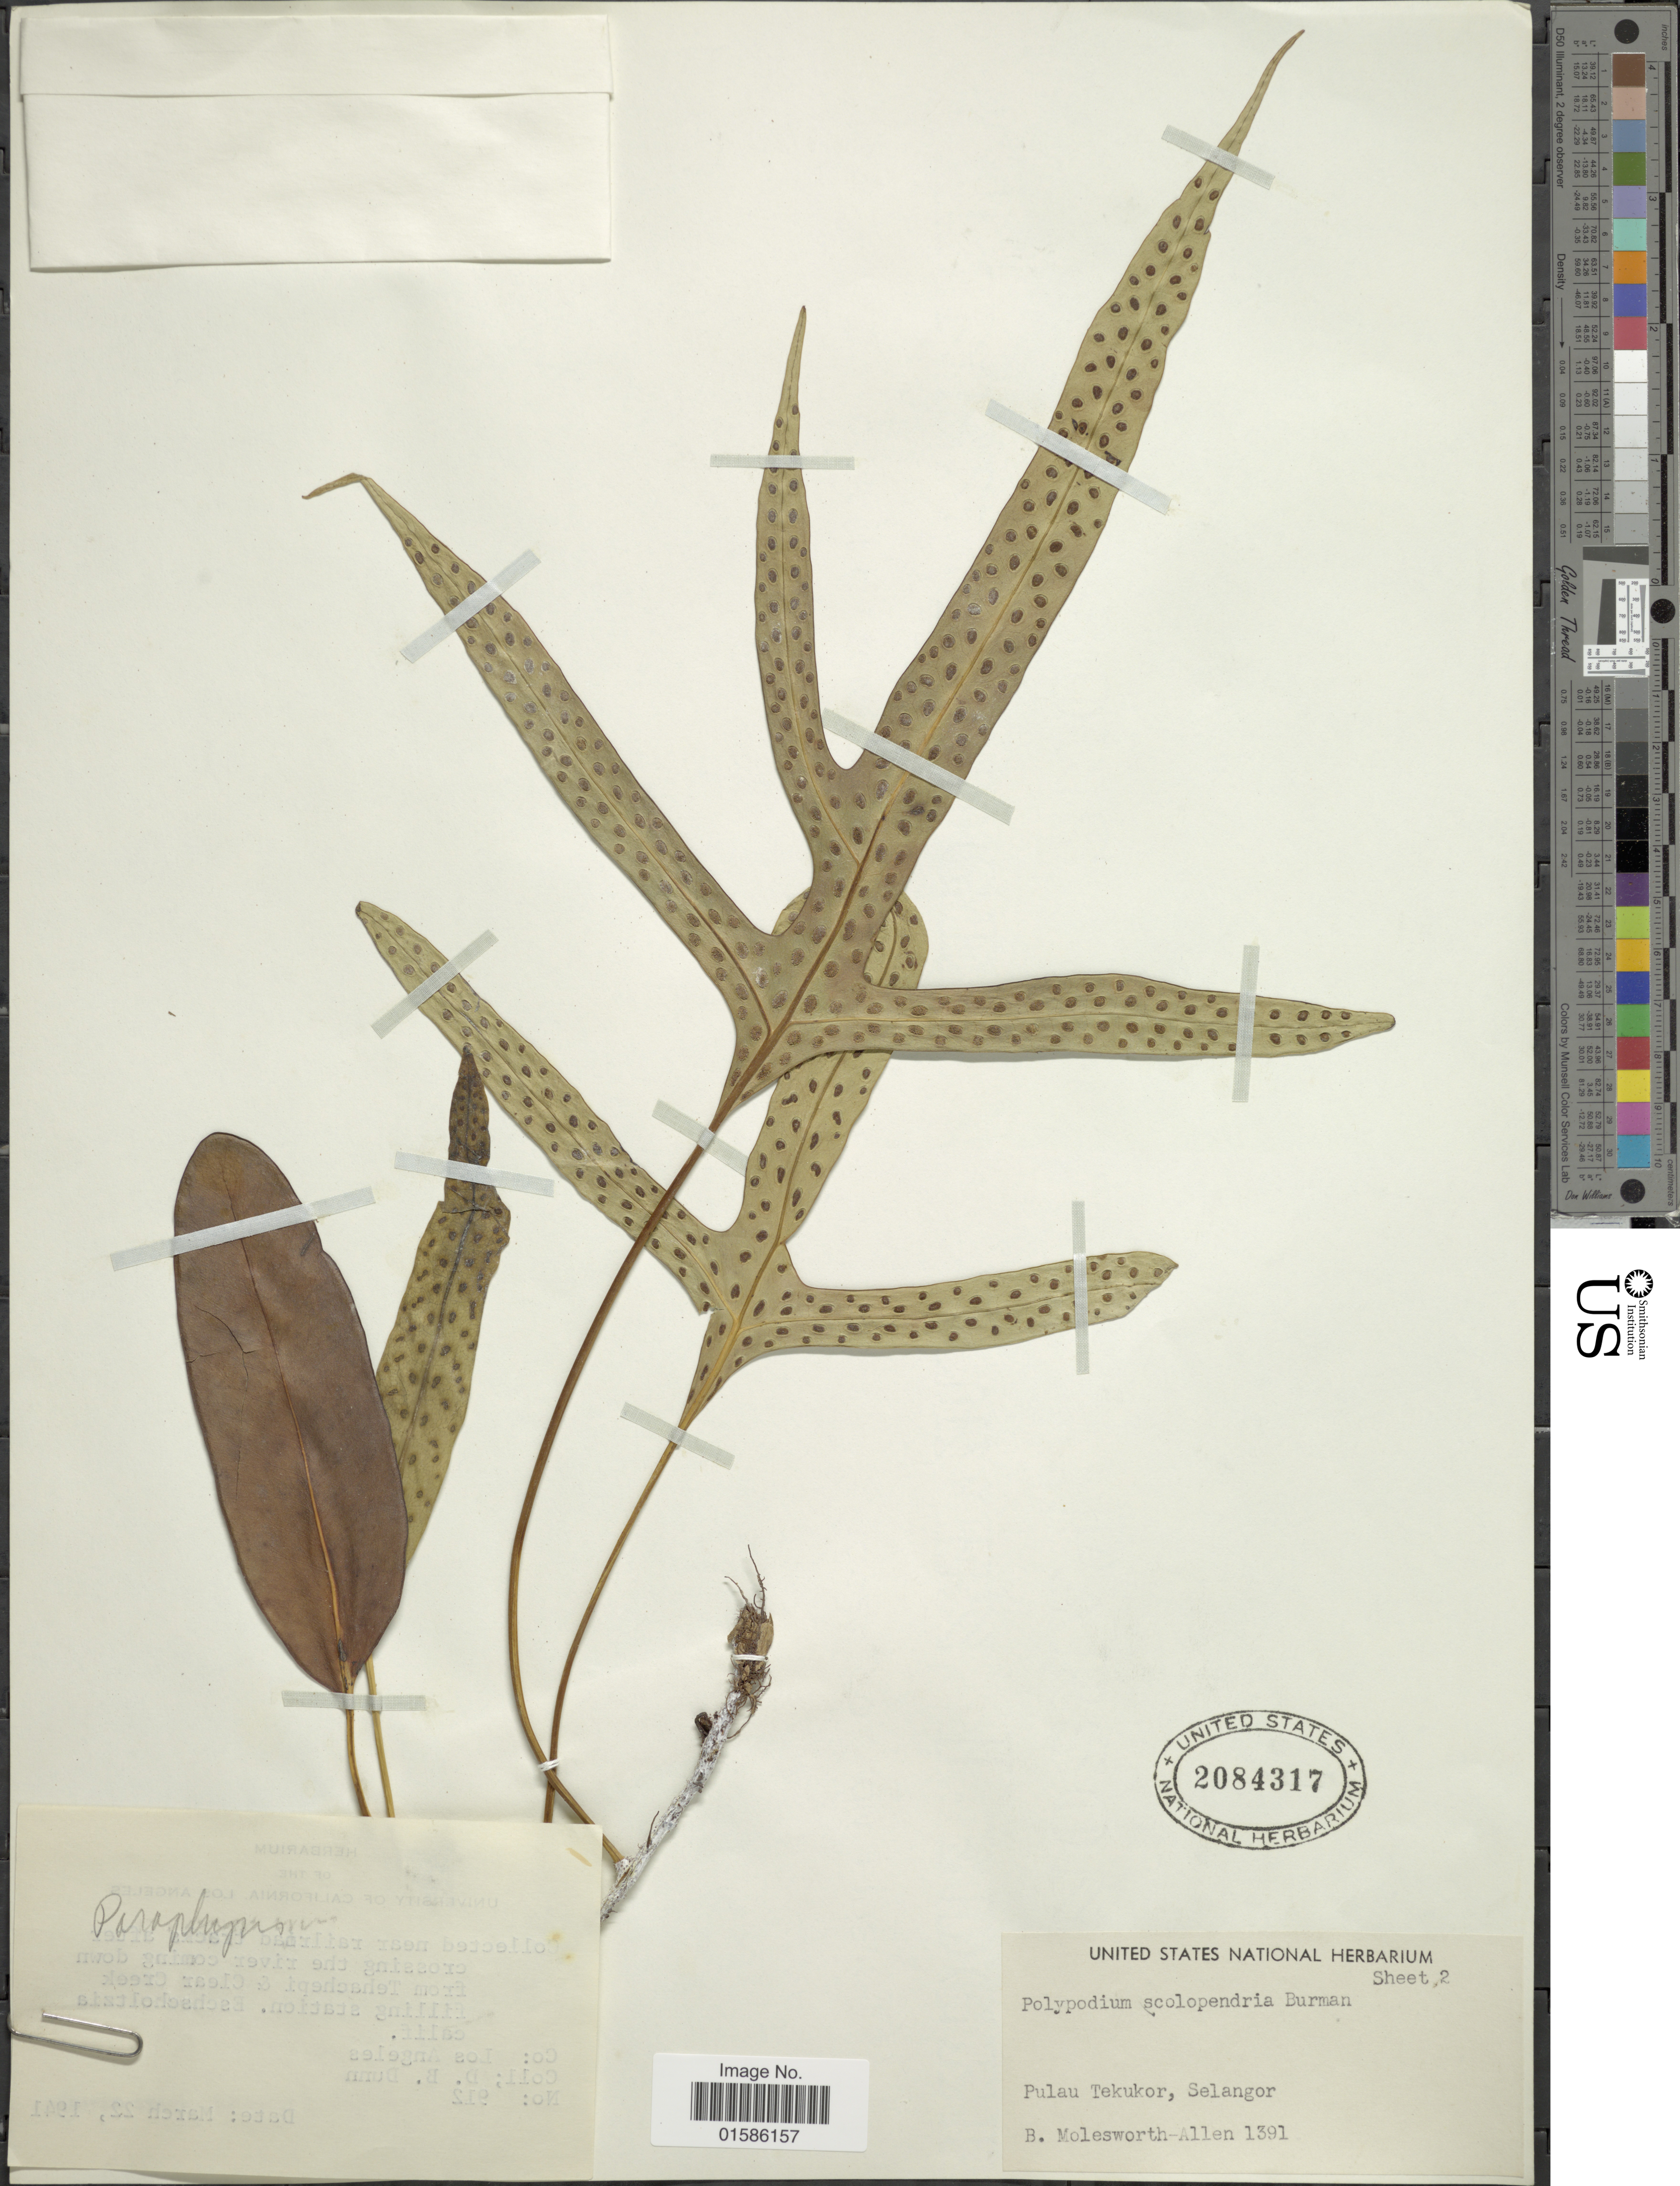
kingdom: Plantae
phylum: Tracheophyta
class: Polypodiopsida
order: Polypodiales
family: Polypodiaceae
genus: Microsorum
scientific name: Microsorum scolopendria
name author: (Burm. f.) Copel.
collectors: B. E. G. Molesworth-Allen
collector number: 1391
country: Malaysia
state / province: Selangor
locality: Pulau Tekukor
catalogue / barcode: US 2084317